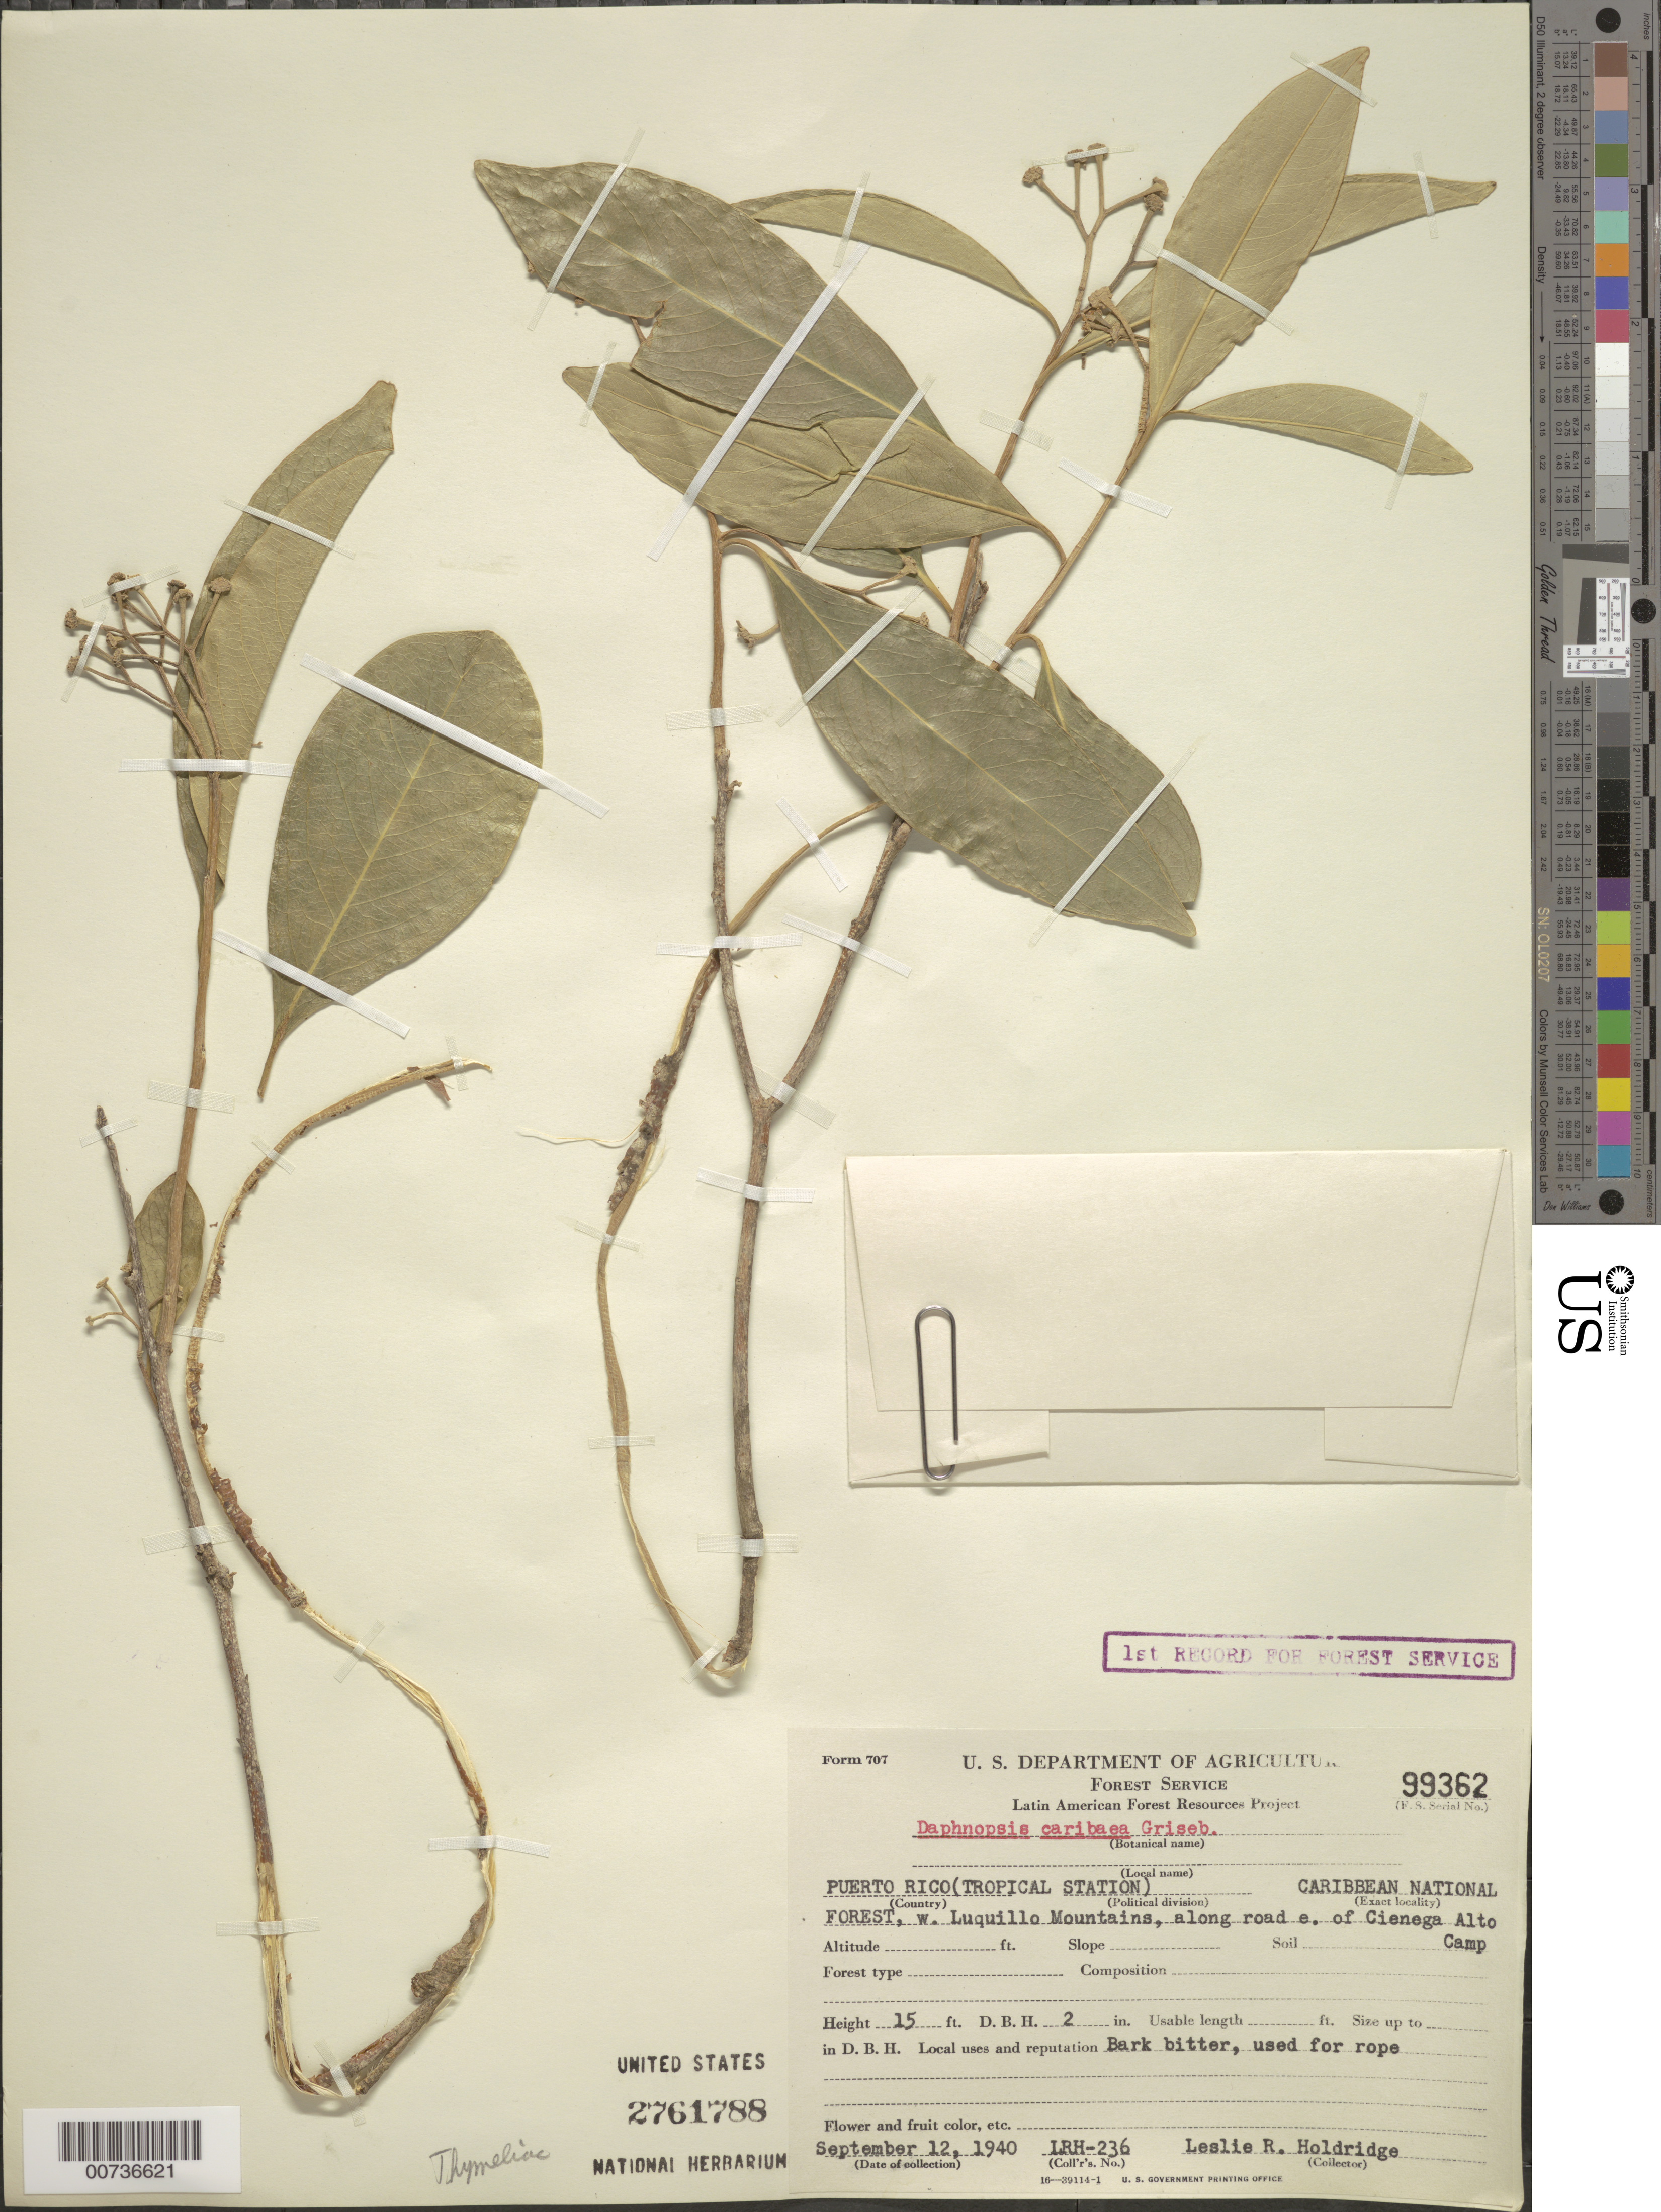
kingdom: Plantae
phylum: Tracheophyta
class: Magnoliopsida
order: Malvales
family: Thymelaeaceae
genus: Daphnopsis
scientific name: Daphnopsis americana subsp. caribaea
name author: (Griseb.) Nevling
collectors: L. Holdridge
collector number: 236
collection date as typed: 12 Sep 1940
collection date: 1940-09-12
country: Puerto Rico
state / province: Luquillo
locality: Caribbean National Forest, W. Luquillo Mountains, long road E of Cienaga Alto Camp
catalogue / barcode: US 2761788